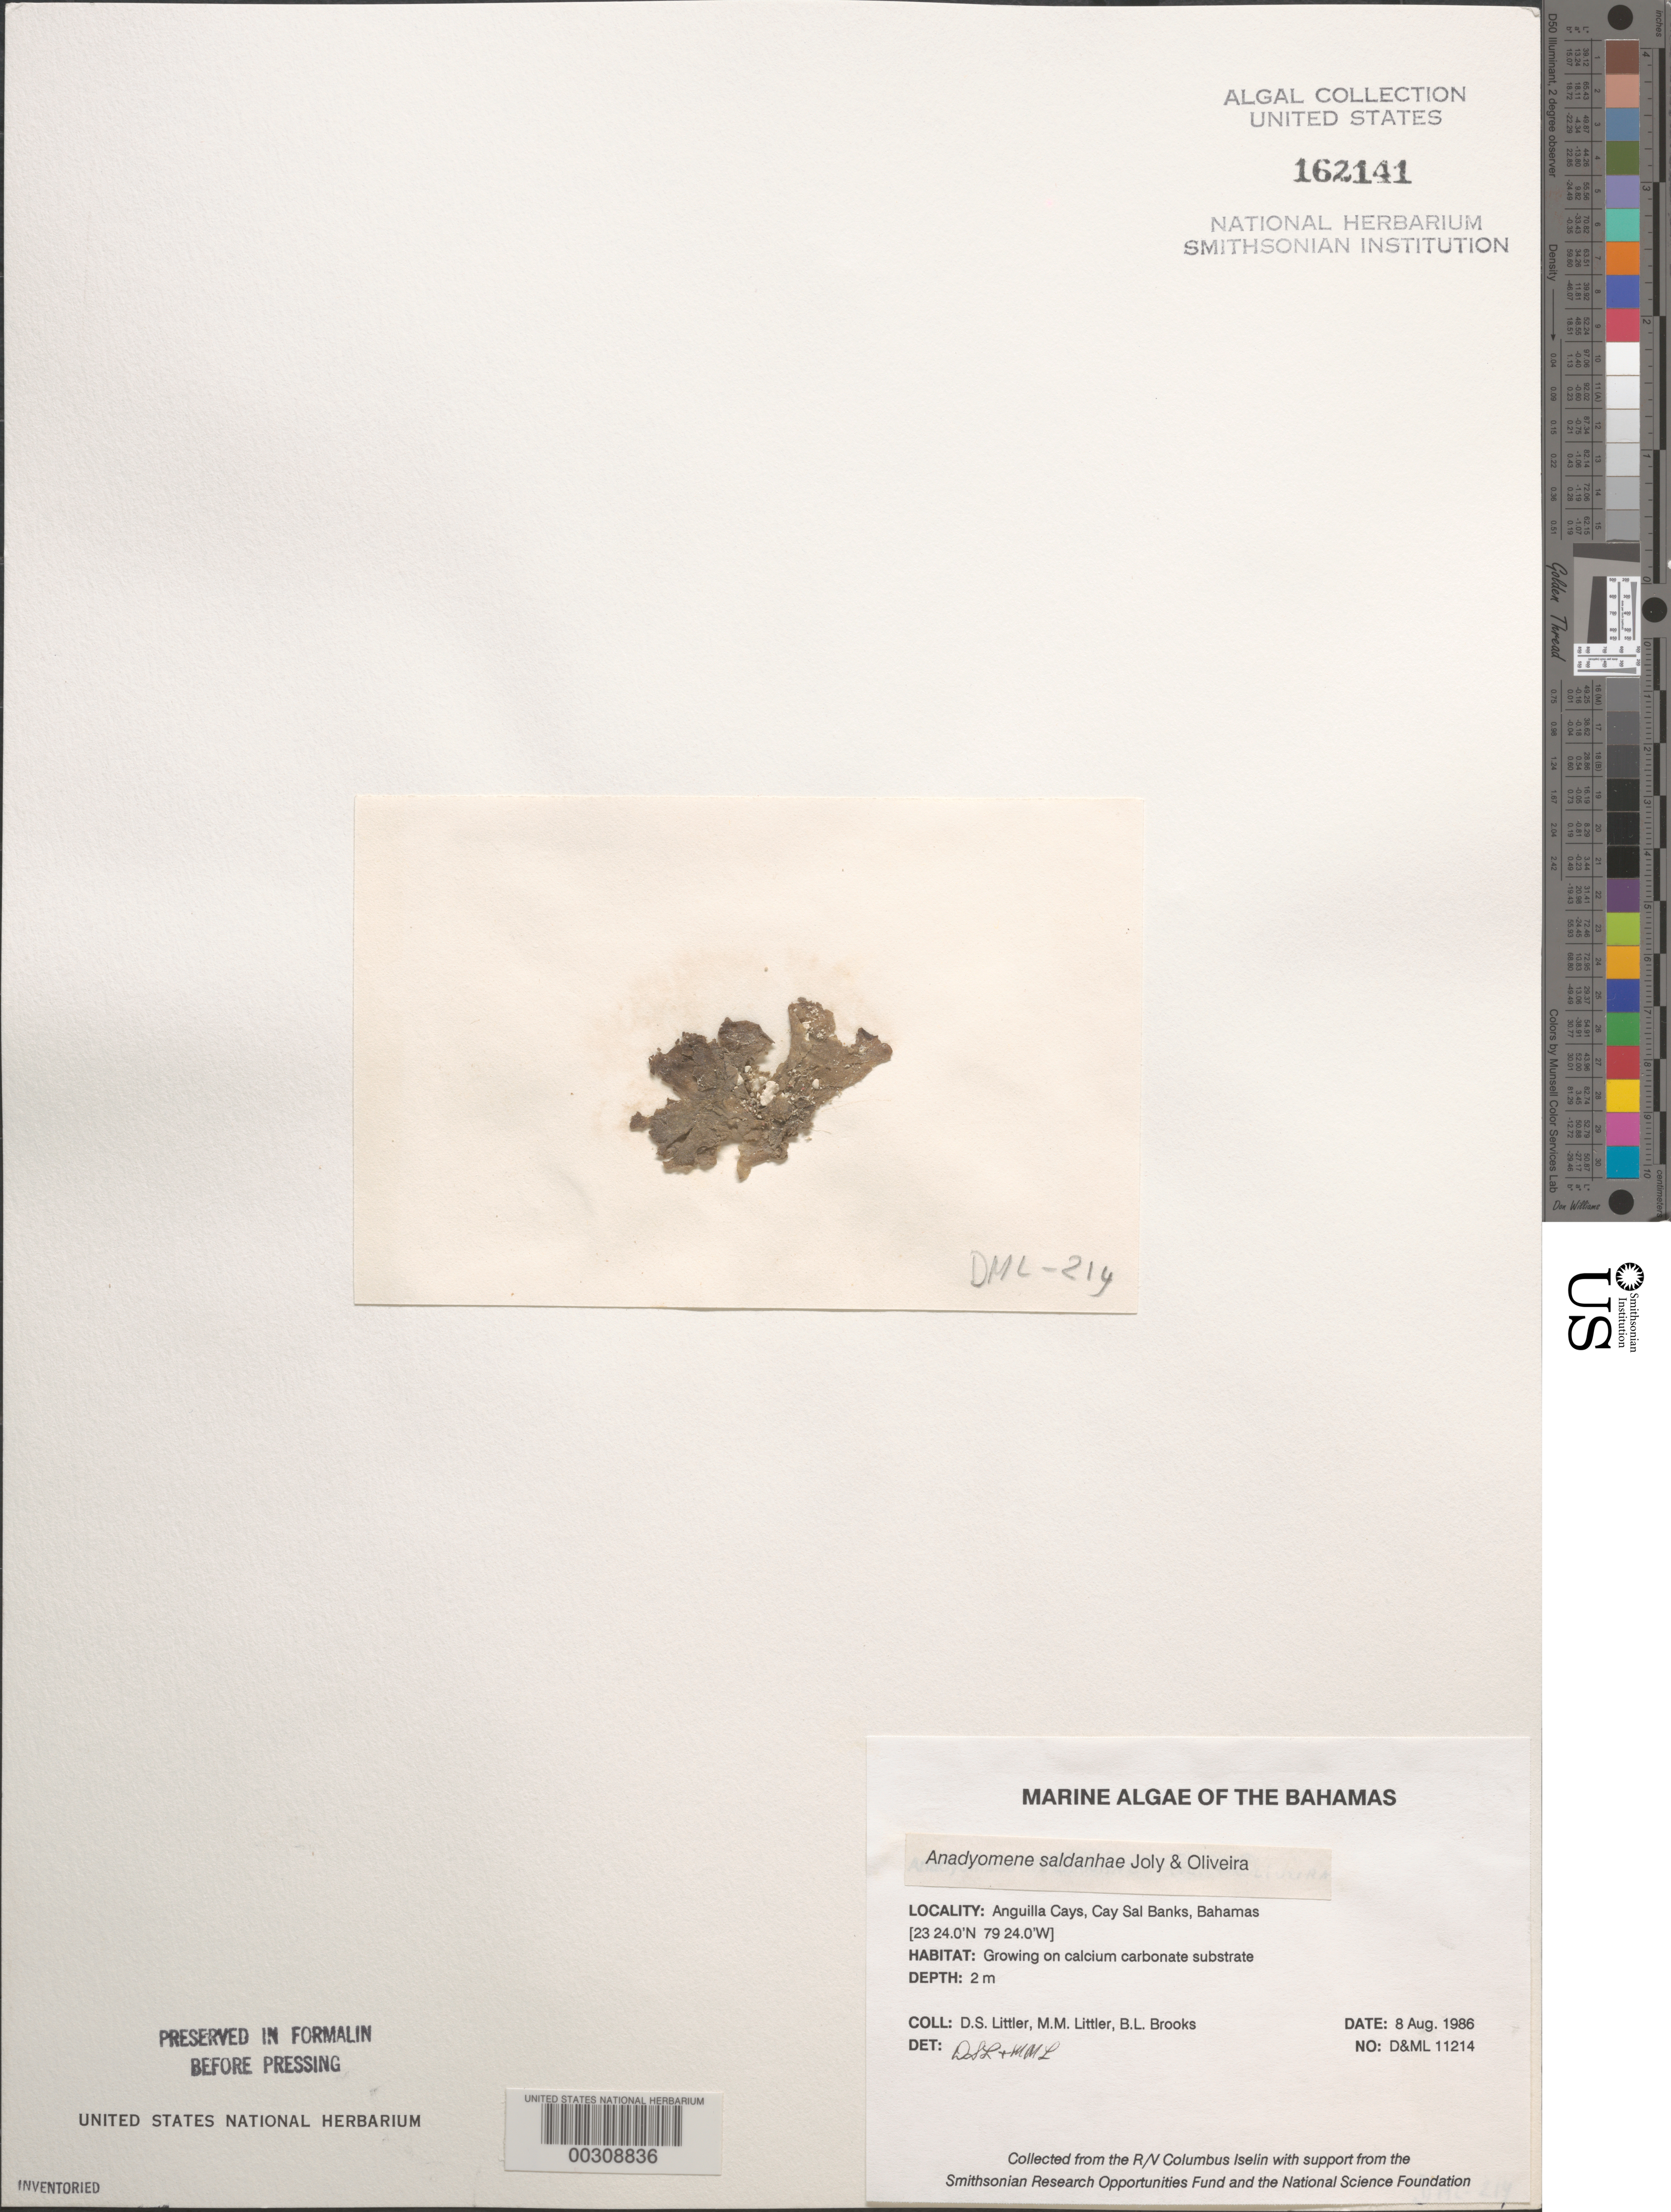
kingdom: Plantae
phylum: Chlorophyta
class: Ulvophyceae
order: Cladophorales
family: Anadyomenaceae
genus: Anadyomene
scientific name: Anadyomene saldanhae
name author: A.B. Joly & E.C. Oliveira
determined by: Littler, D. S.; Littler, M. M.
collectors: D. S. Littler, M. M. Littler & B. Brooks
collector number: D&ML 11214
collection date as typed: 08 Aug 1986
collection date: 1986-08-08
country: Bahamas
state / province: Bimini Banks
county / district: Bimini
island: Anguilla Cays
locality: Cay Sal Banks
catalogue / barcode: US 162141